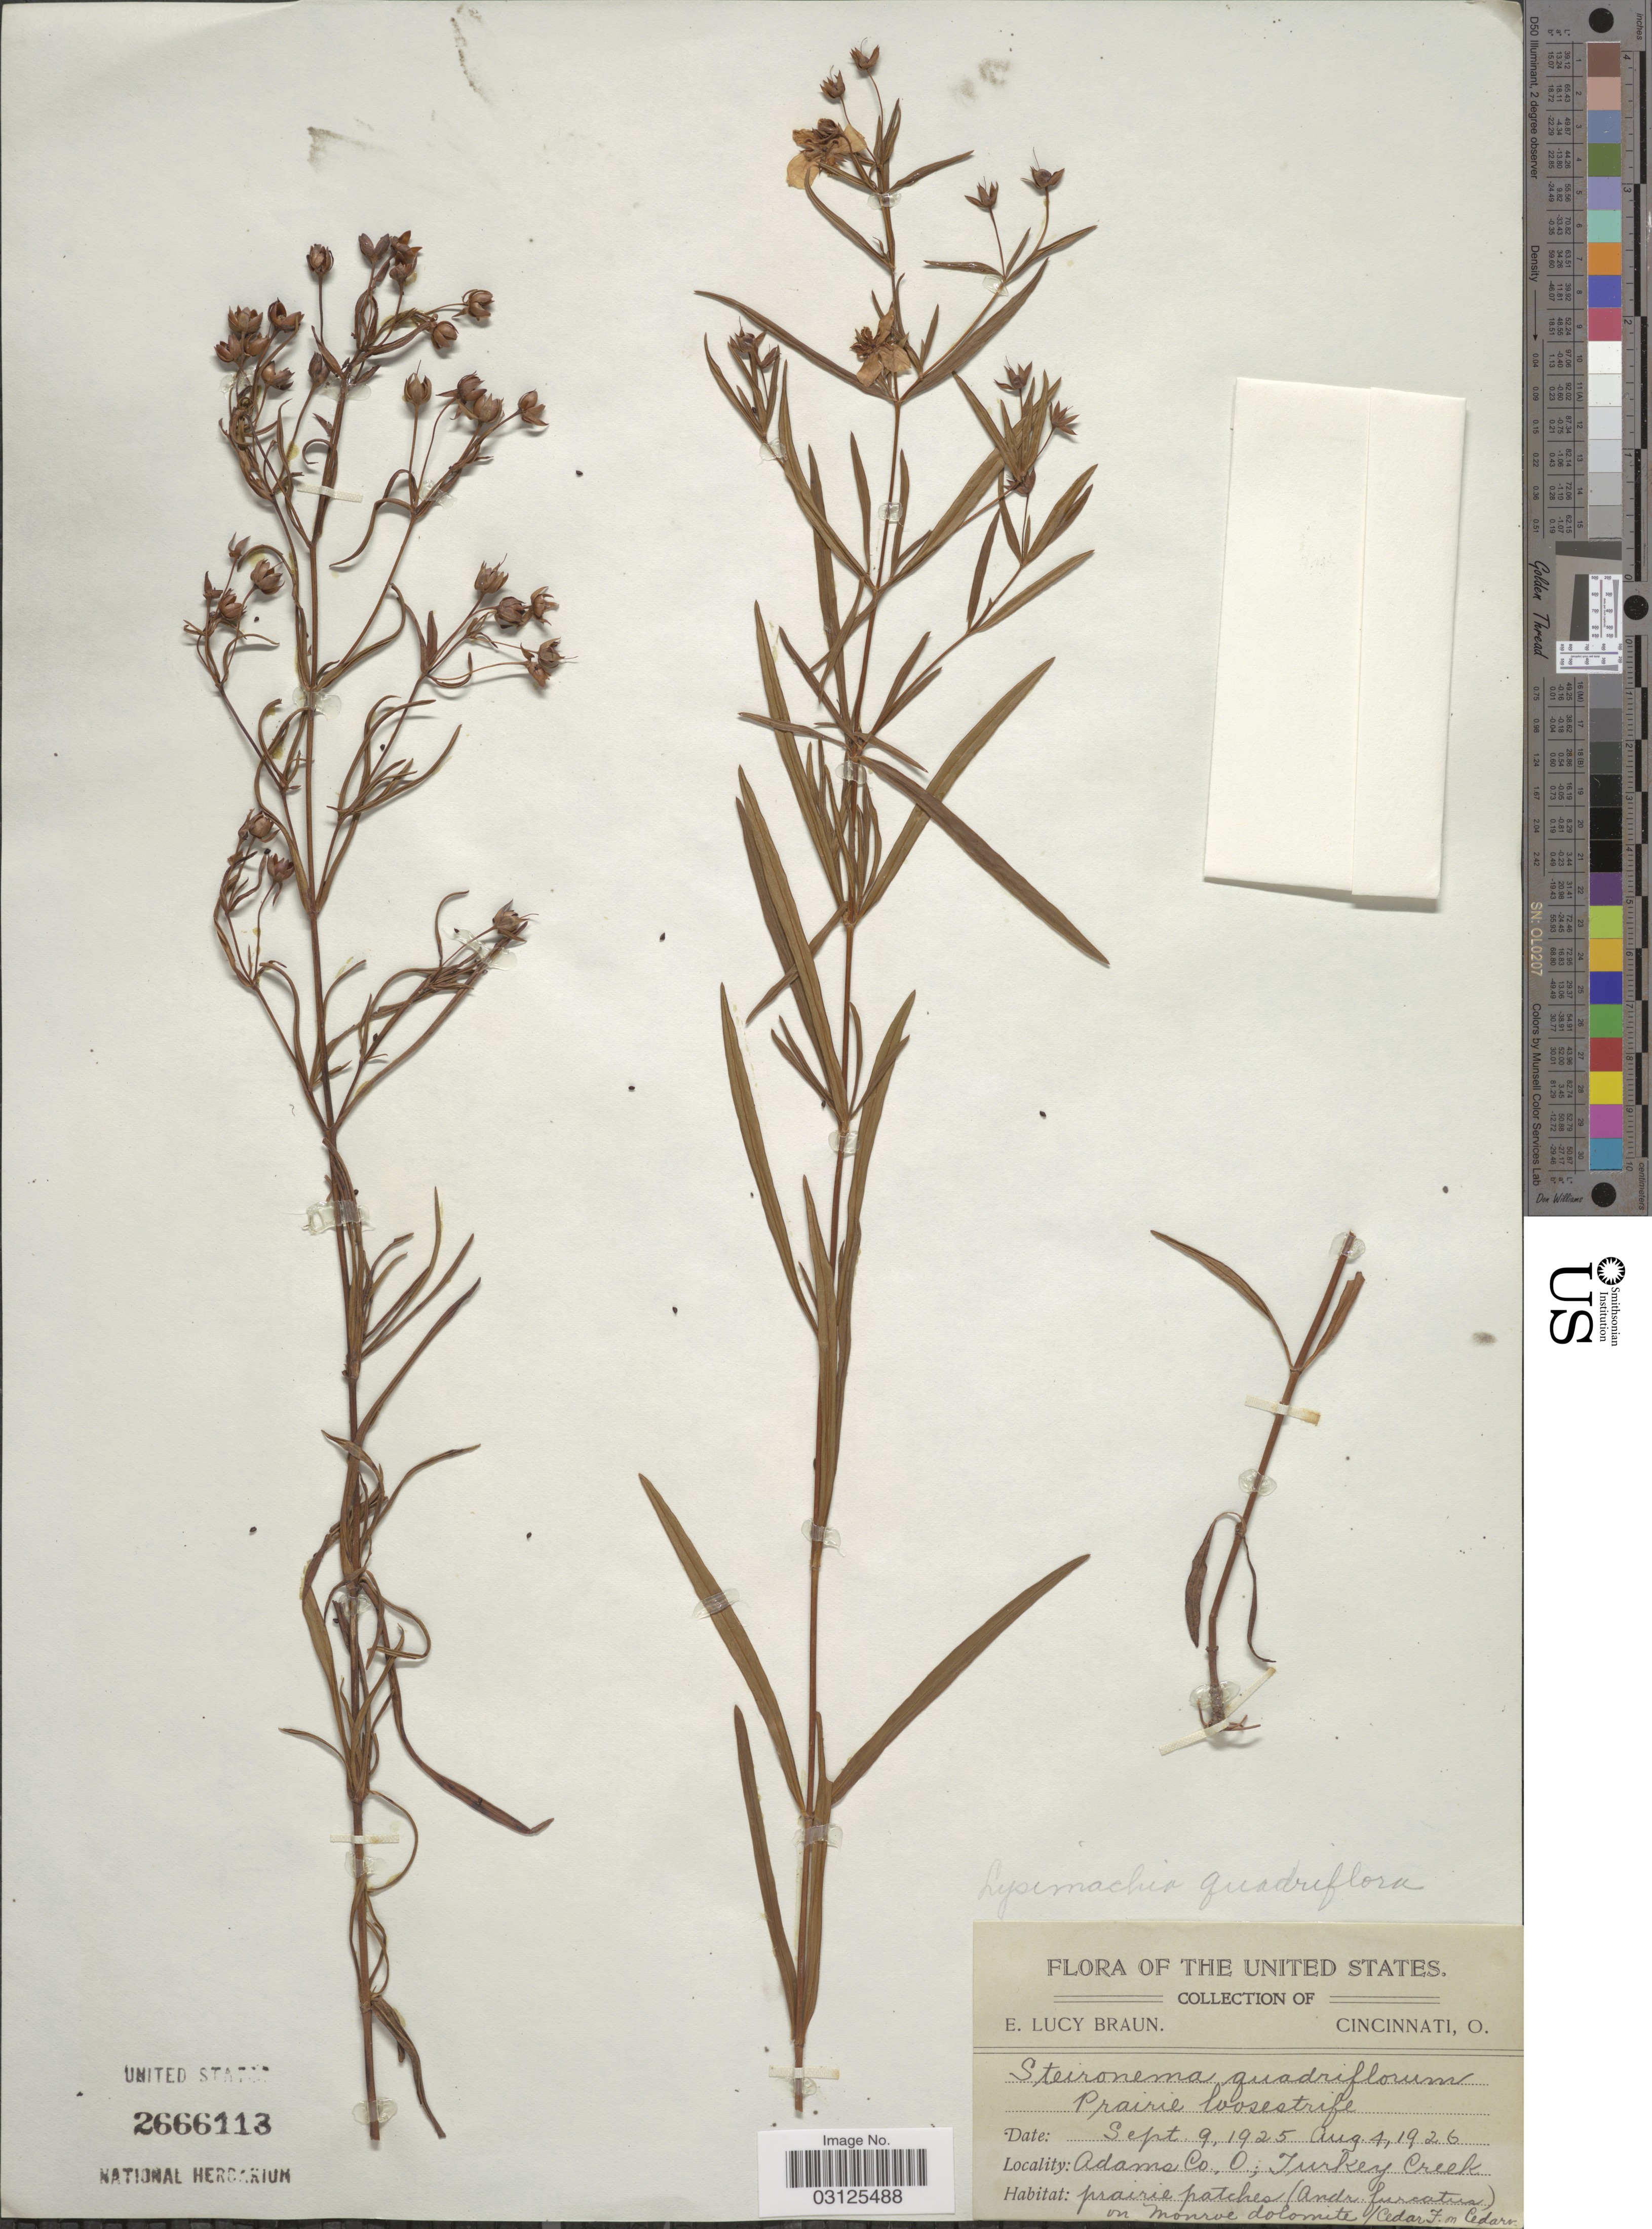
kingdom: Plantae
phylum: Tracheophyta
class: Magnoliopsida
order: Ericales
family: Primulaceae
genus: Steironema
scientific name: Steironema quadriflorum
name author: (Sims) Hitchc.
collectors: E. L. Braun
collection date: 1925-09-09/1926-08-04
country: United States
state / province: Ohio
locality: Adams Co.: Turkey Creek, on Monroe Dolomite/Cedar F. m. Cedar.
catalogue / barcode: US 2666113